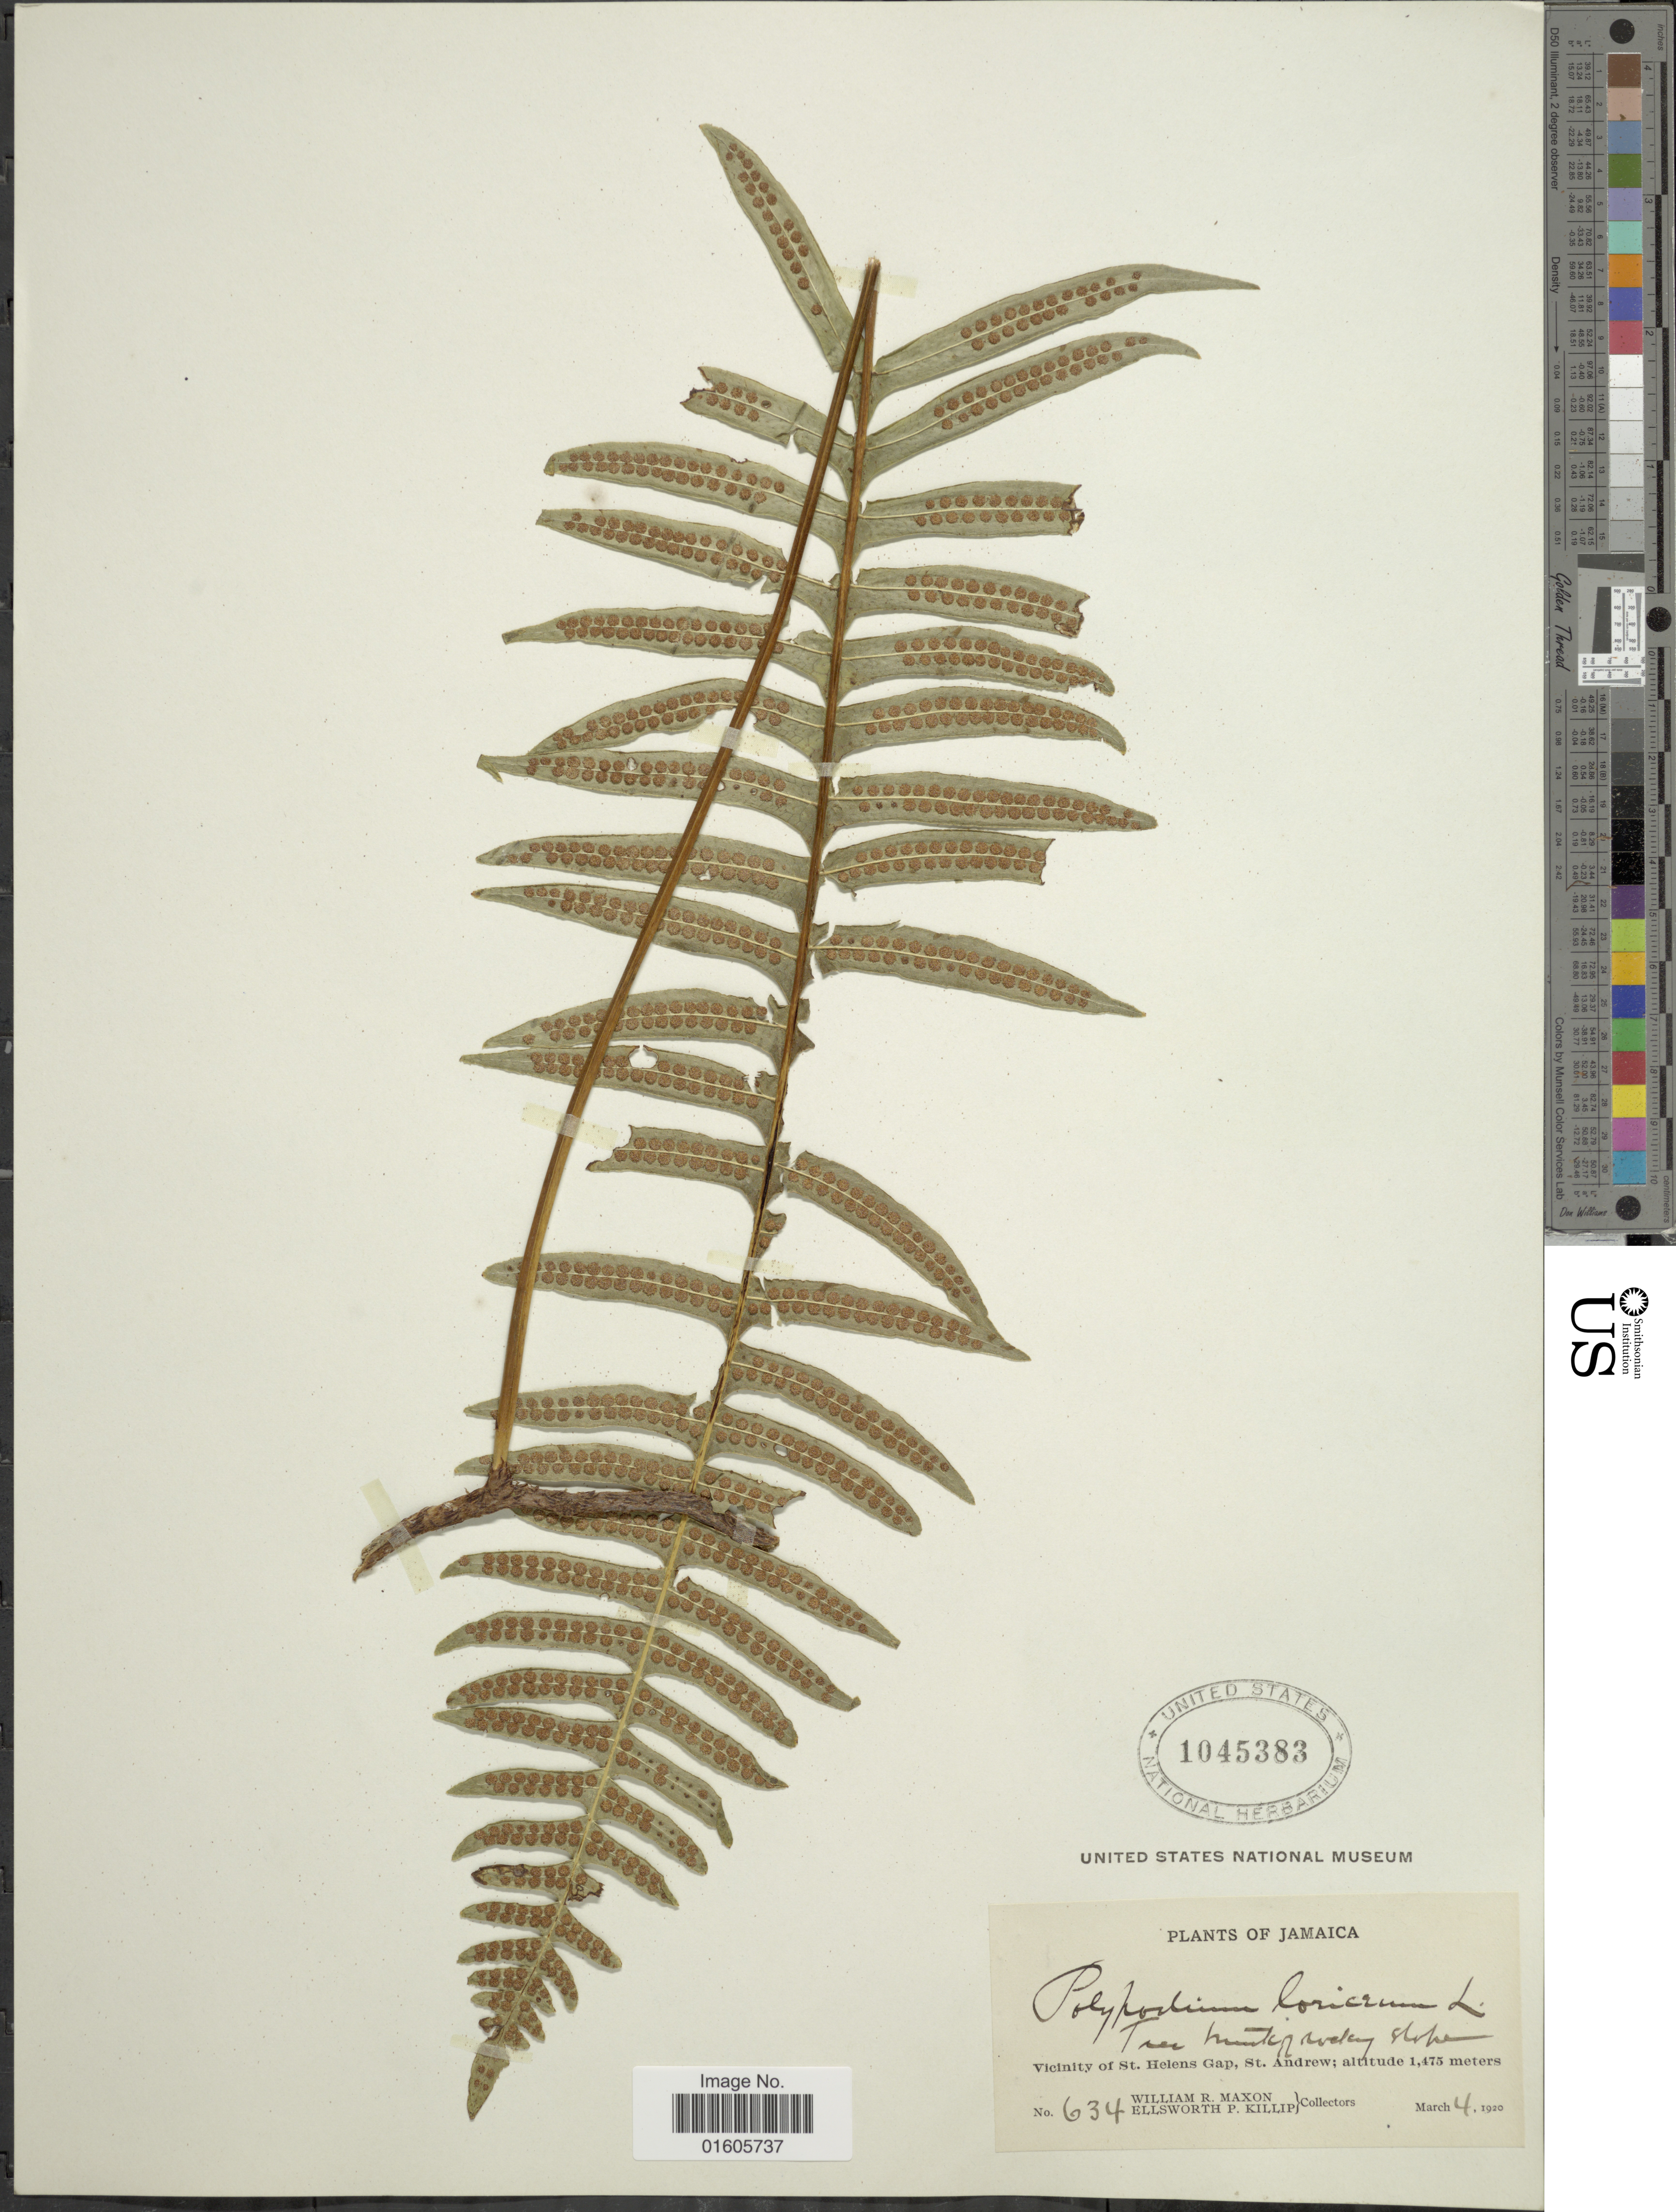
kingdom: Plantae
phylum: Tracheophyta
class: Polypodiopsida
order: Polypodiales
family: Polypodiaceae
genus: Serpocaulon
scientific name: Serpocaulon loriceum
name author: (L.) A.R. Sm.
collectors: W. R. Maxon & E. P. Killip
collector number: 634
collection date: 1920-03-04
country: Jamaica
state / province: Saint Andrew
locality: Vicinity of St. Helens Gap, St. Andrew.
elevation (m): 1475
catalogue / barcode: US 1045383